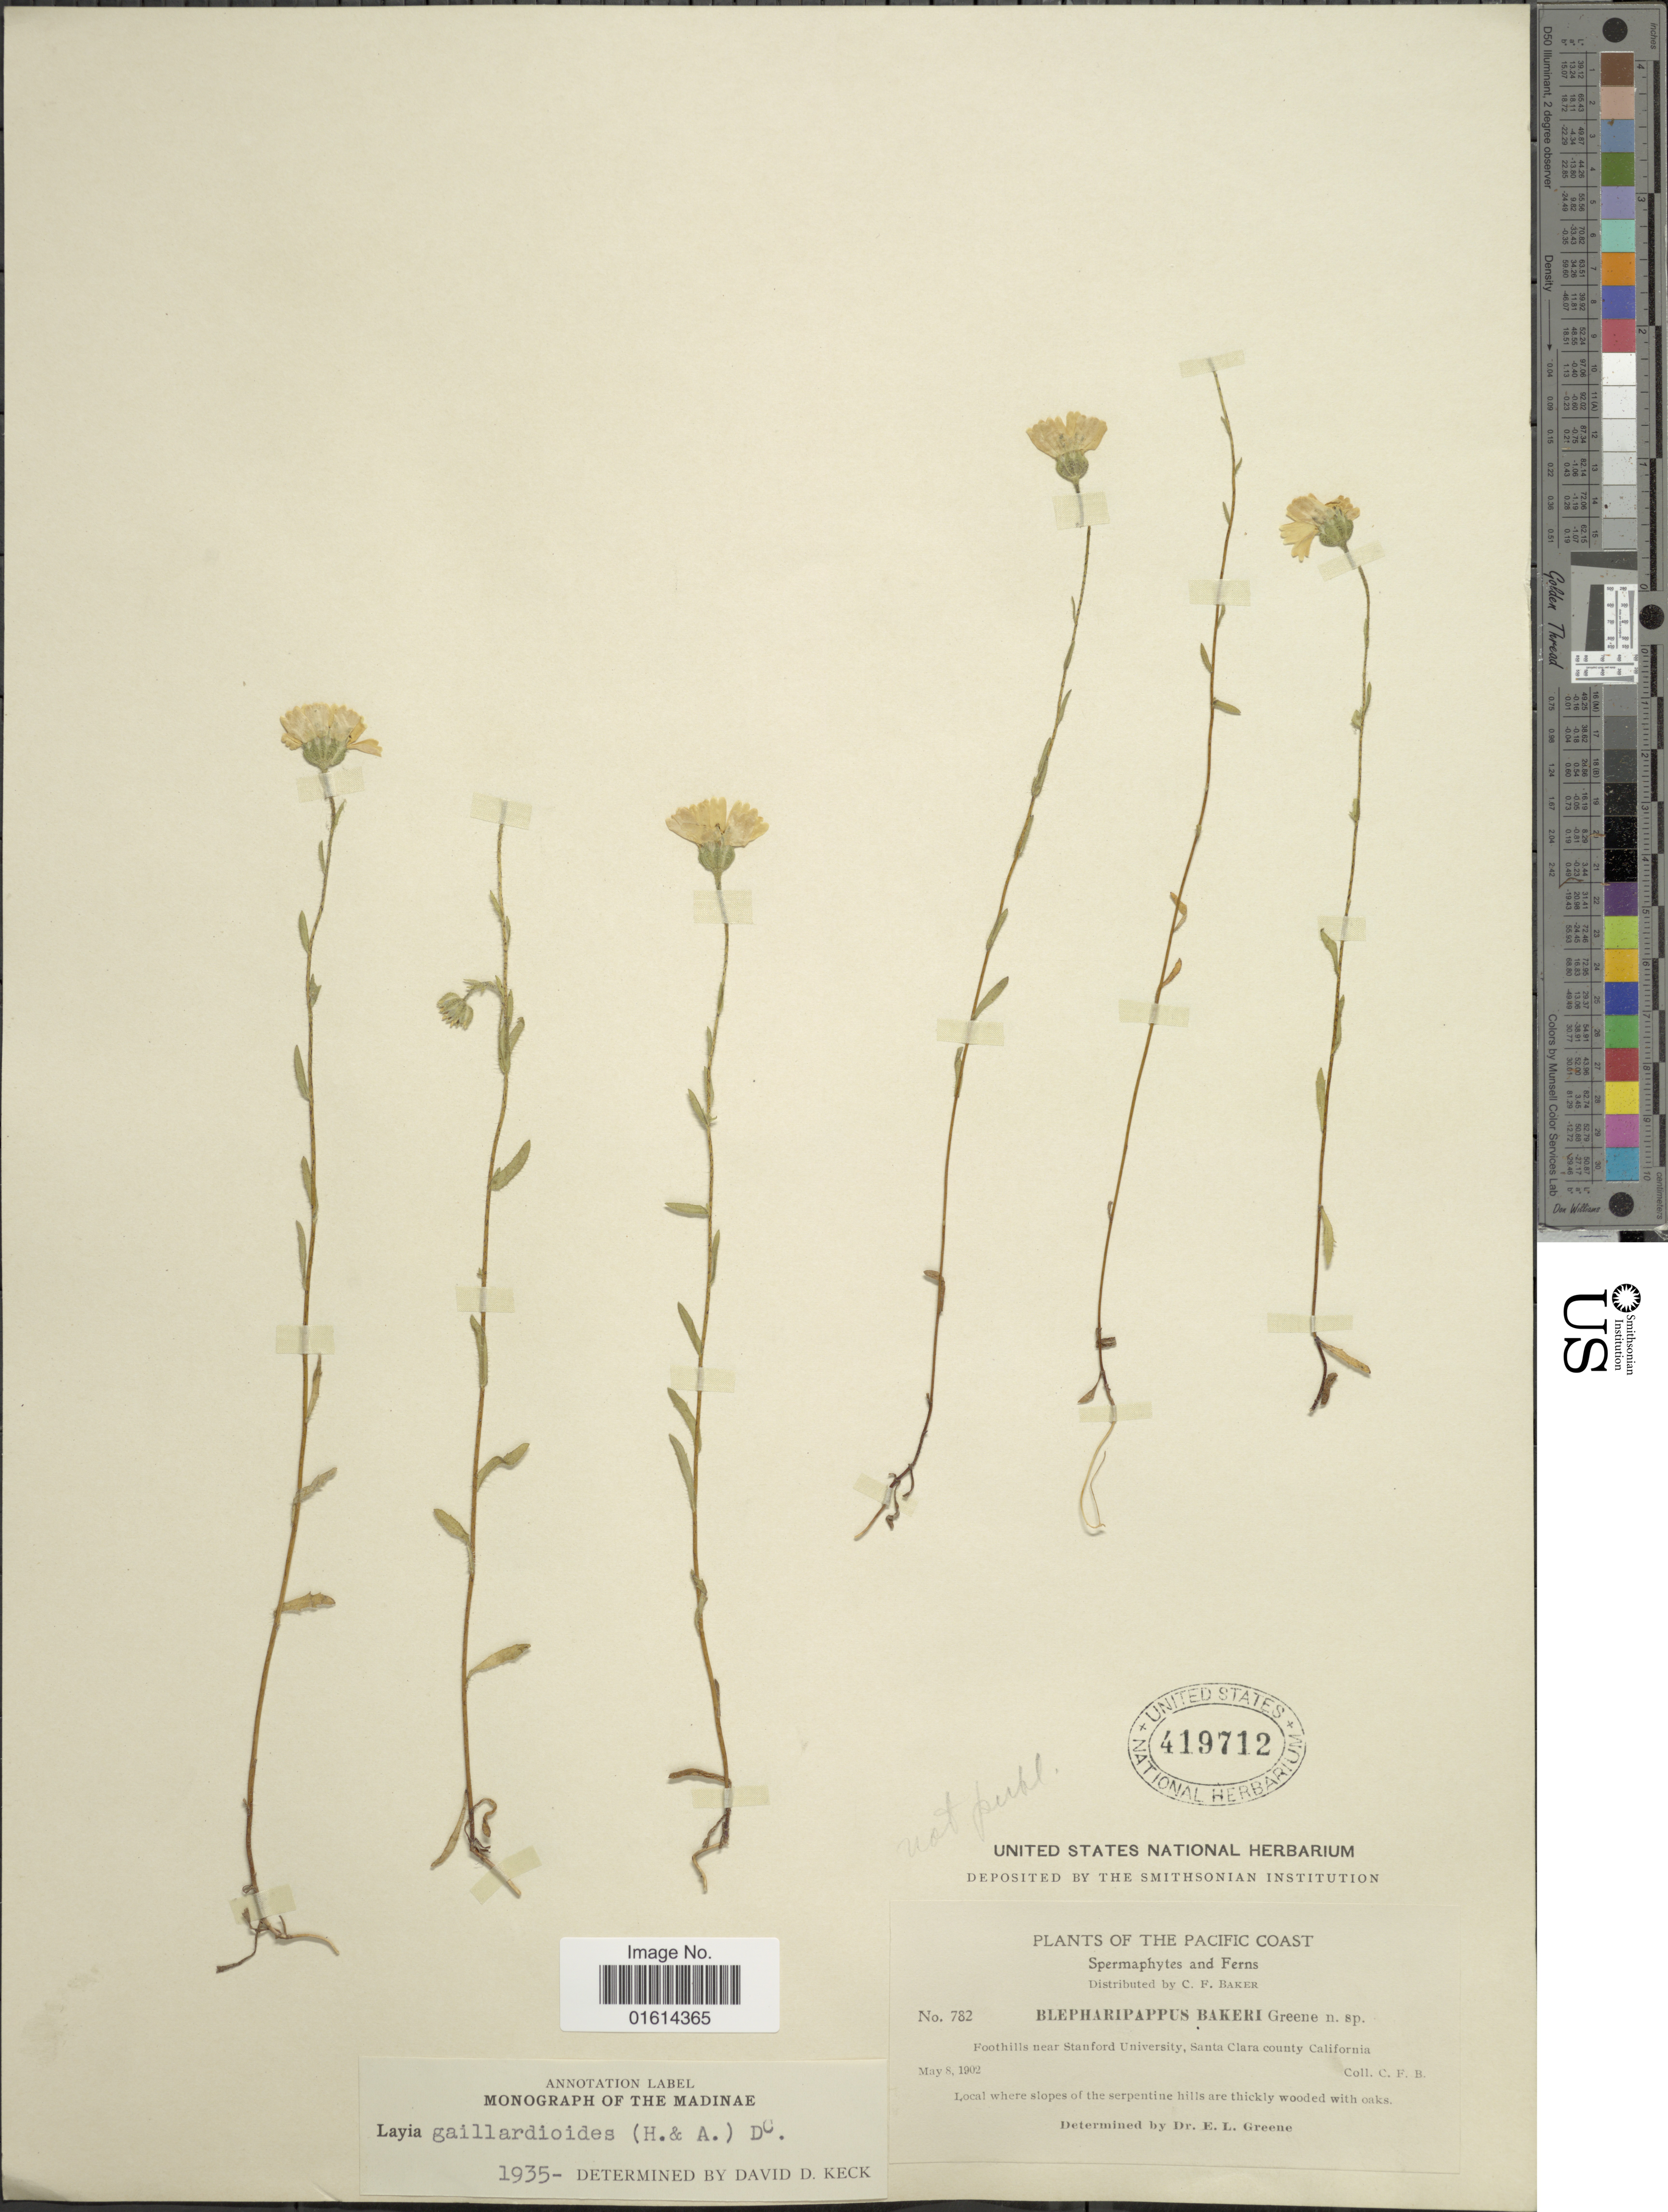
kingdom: Plantae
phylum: Tracheophyta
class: Magnoliopsida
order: Asterales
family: Asteraceae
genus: Layia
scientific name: Layia gaillardioides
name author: (Hook. & Arn.) DC.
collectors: C. F. Baker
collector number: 782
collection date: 1902-05-08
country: United States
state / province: California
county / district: Santa Clara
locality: Pacific Coast, Foothills near Stanford University, Santa Clara county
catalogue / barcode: US 419712